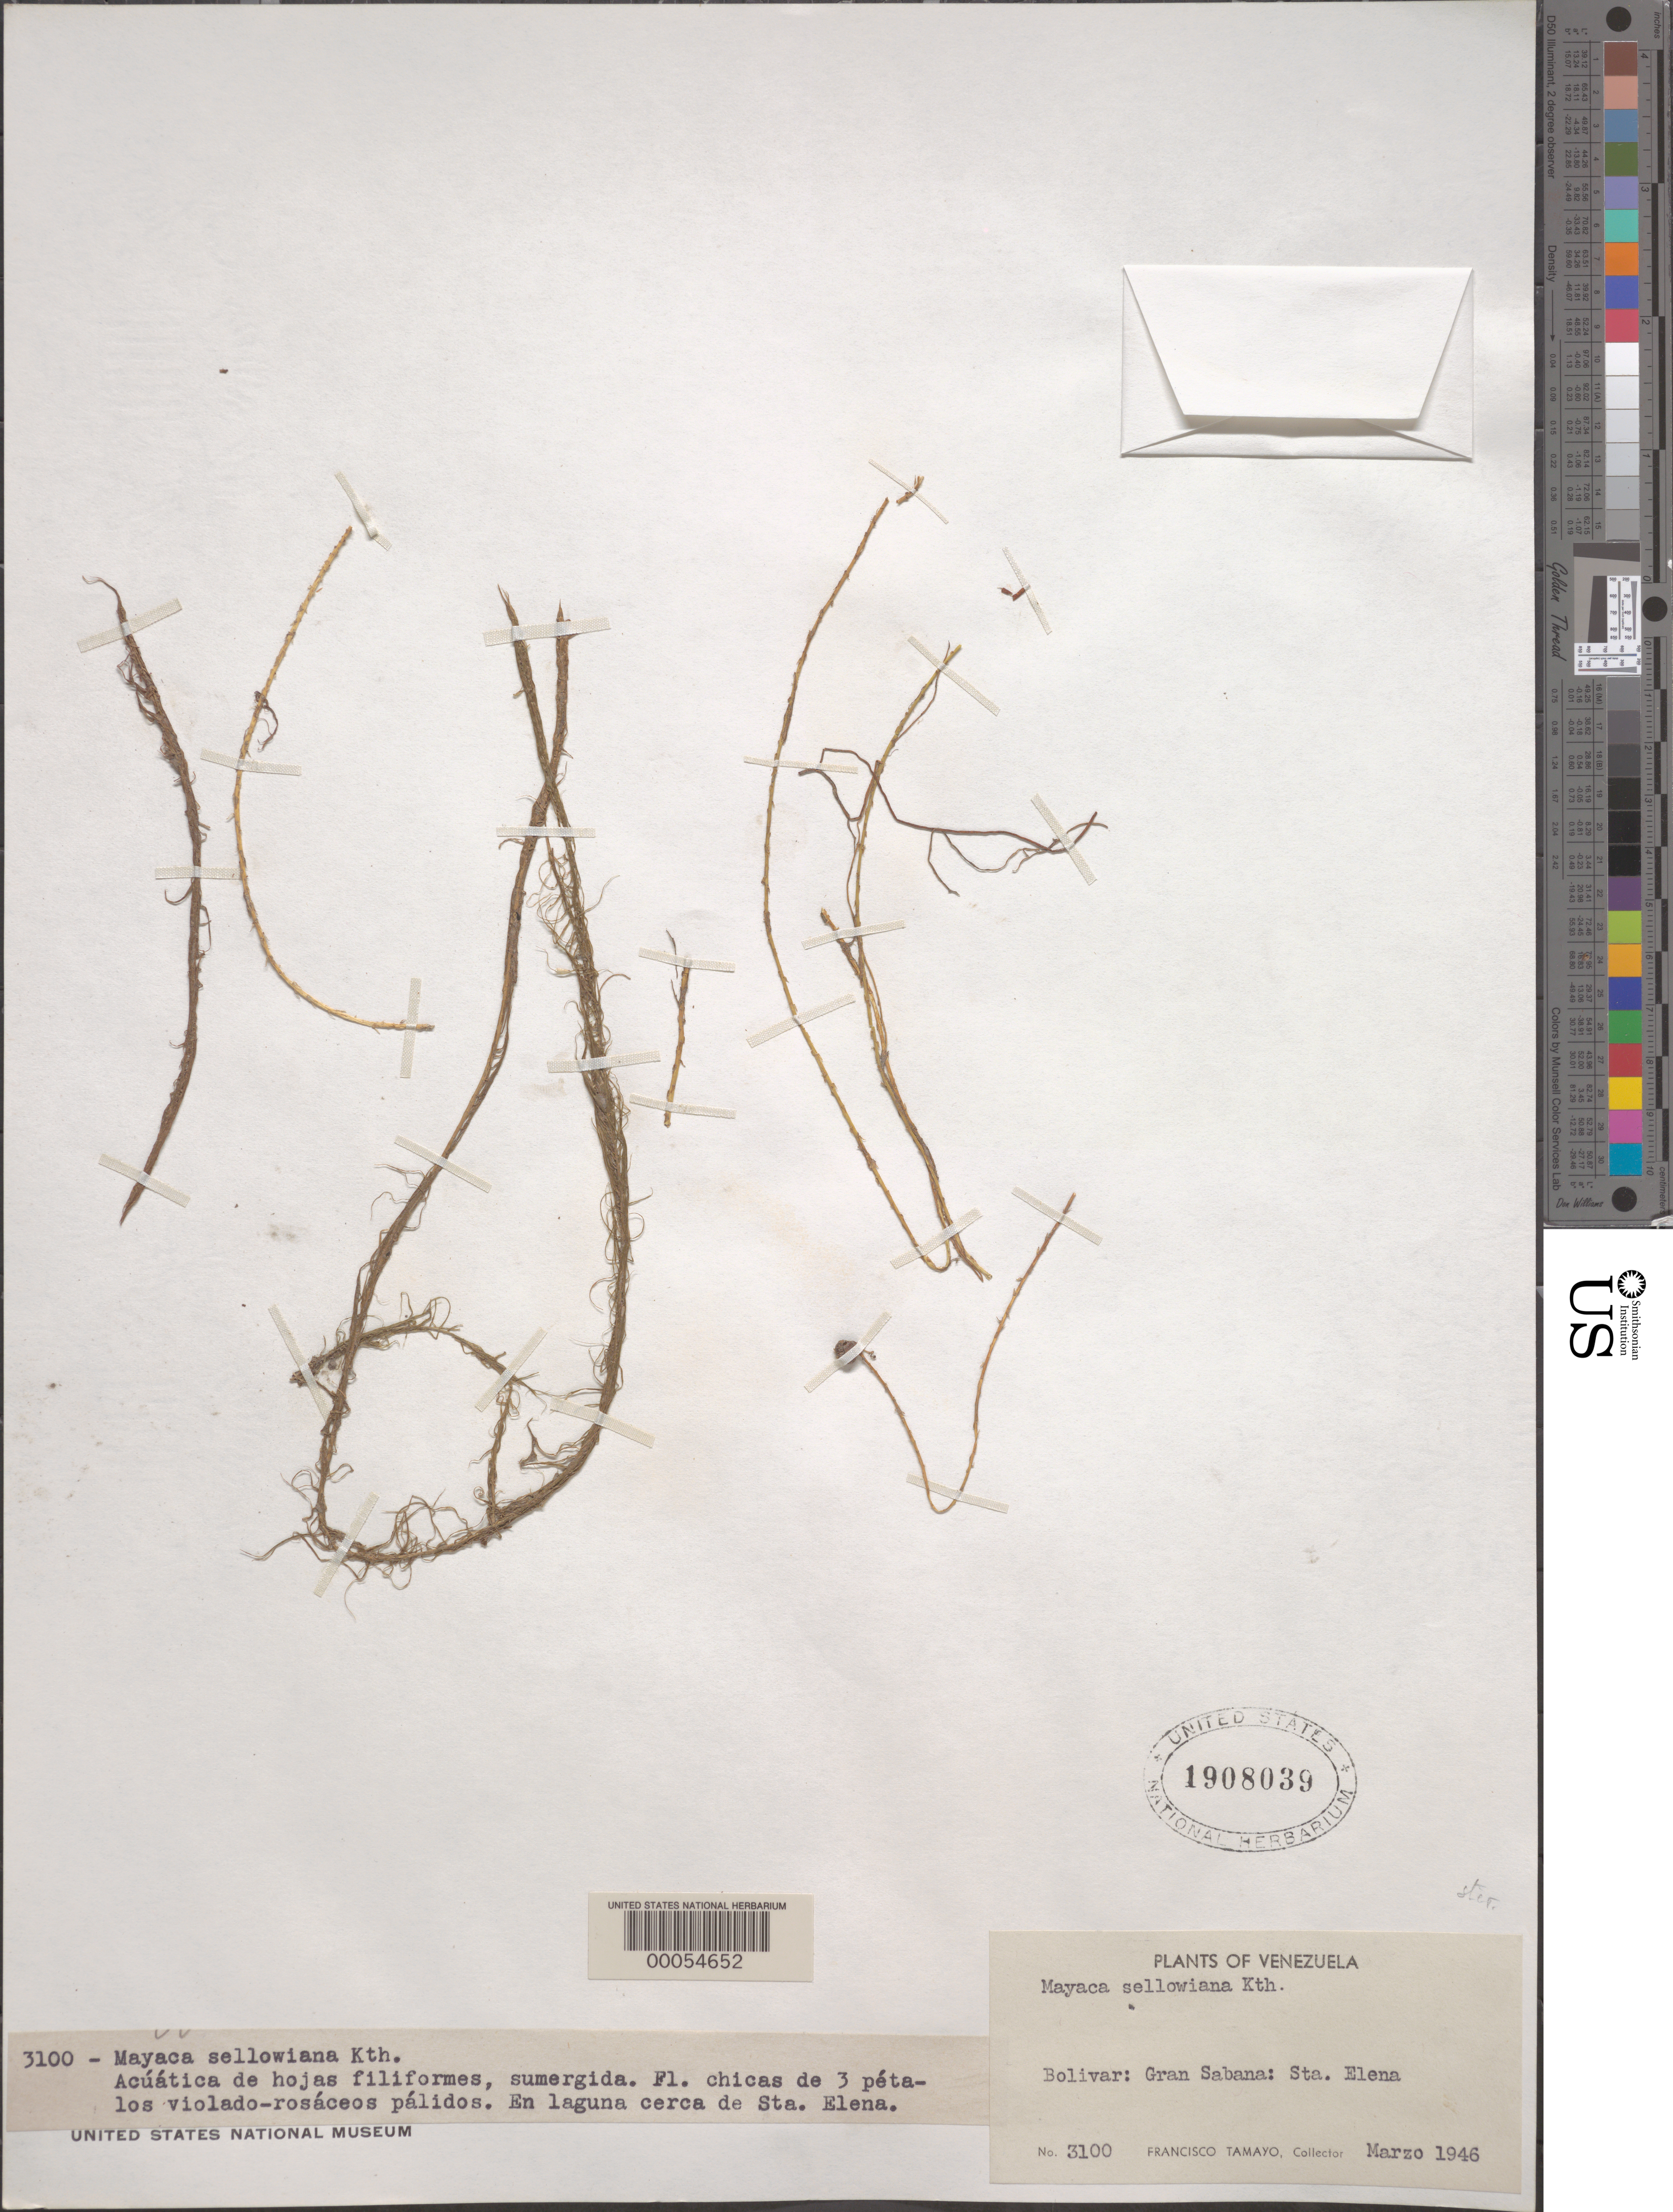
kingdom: Plantae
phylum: Tracheophyta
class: Liliopsida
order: Poales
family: Mayacaceae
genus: Mayaca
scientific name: Mayaca sellowiana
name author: Kunth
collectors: F. Tamayo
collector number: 3100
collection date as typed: Mar 1946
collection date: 1946-03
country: Venezuela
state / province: Mérida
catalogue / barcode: US 1908039